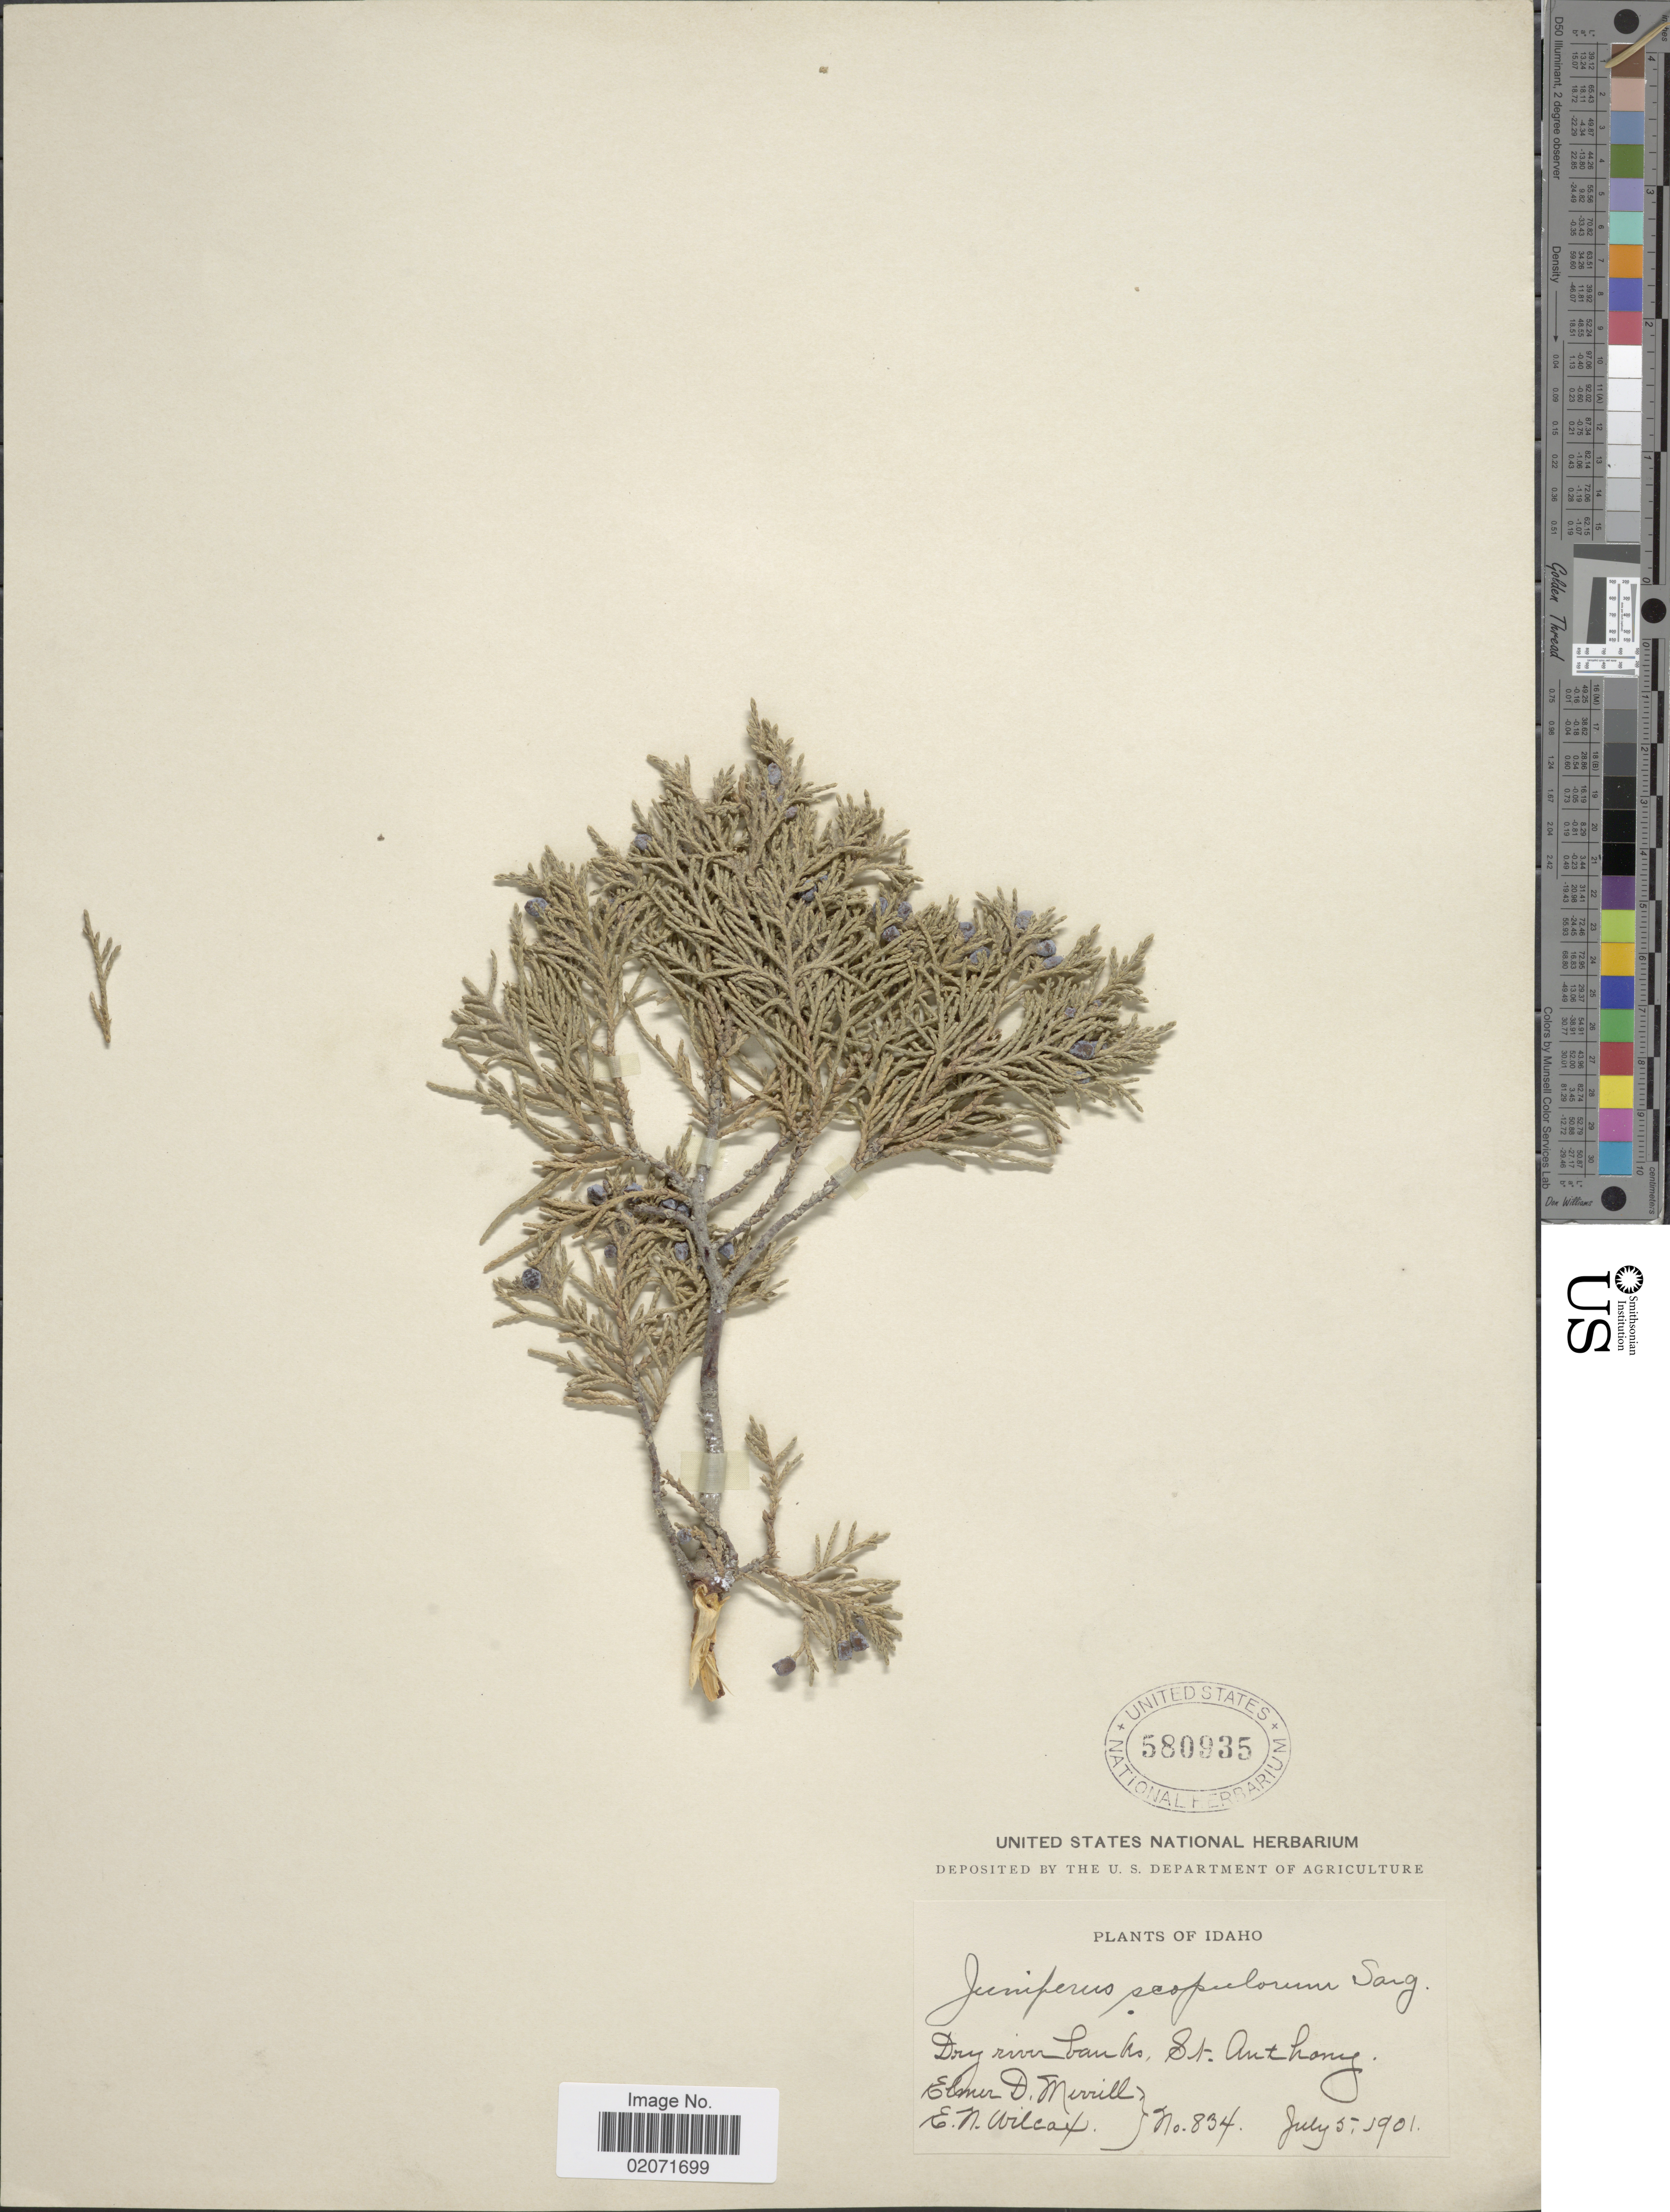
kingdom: Plantae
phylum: Tracheophyta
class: Pinopsida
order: Pinales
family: Cupressaceae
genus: Juniperus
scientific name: Juniperus scopulorum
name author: Sarg.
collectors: E. D. Merrill & E. Wilcox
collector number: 834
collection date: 1901-07-05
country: United States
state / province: Idaho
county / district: Fremont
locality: Dry river banks, St Anthony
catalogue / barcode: US 580935